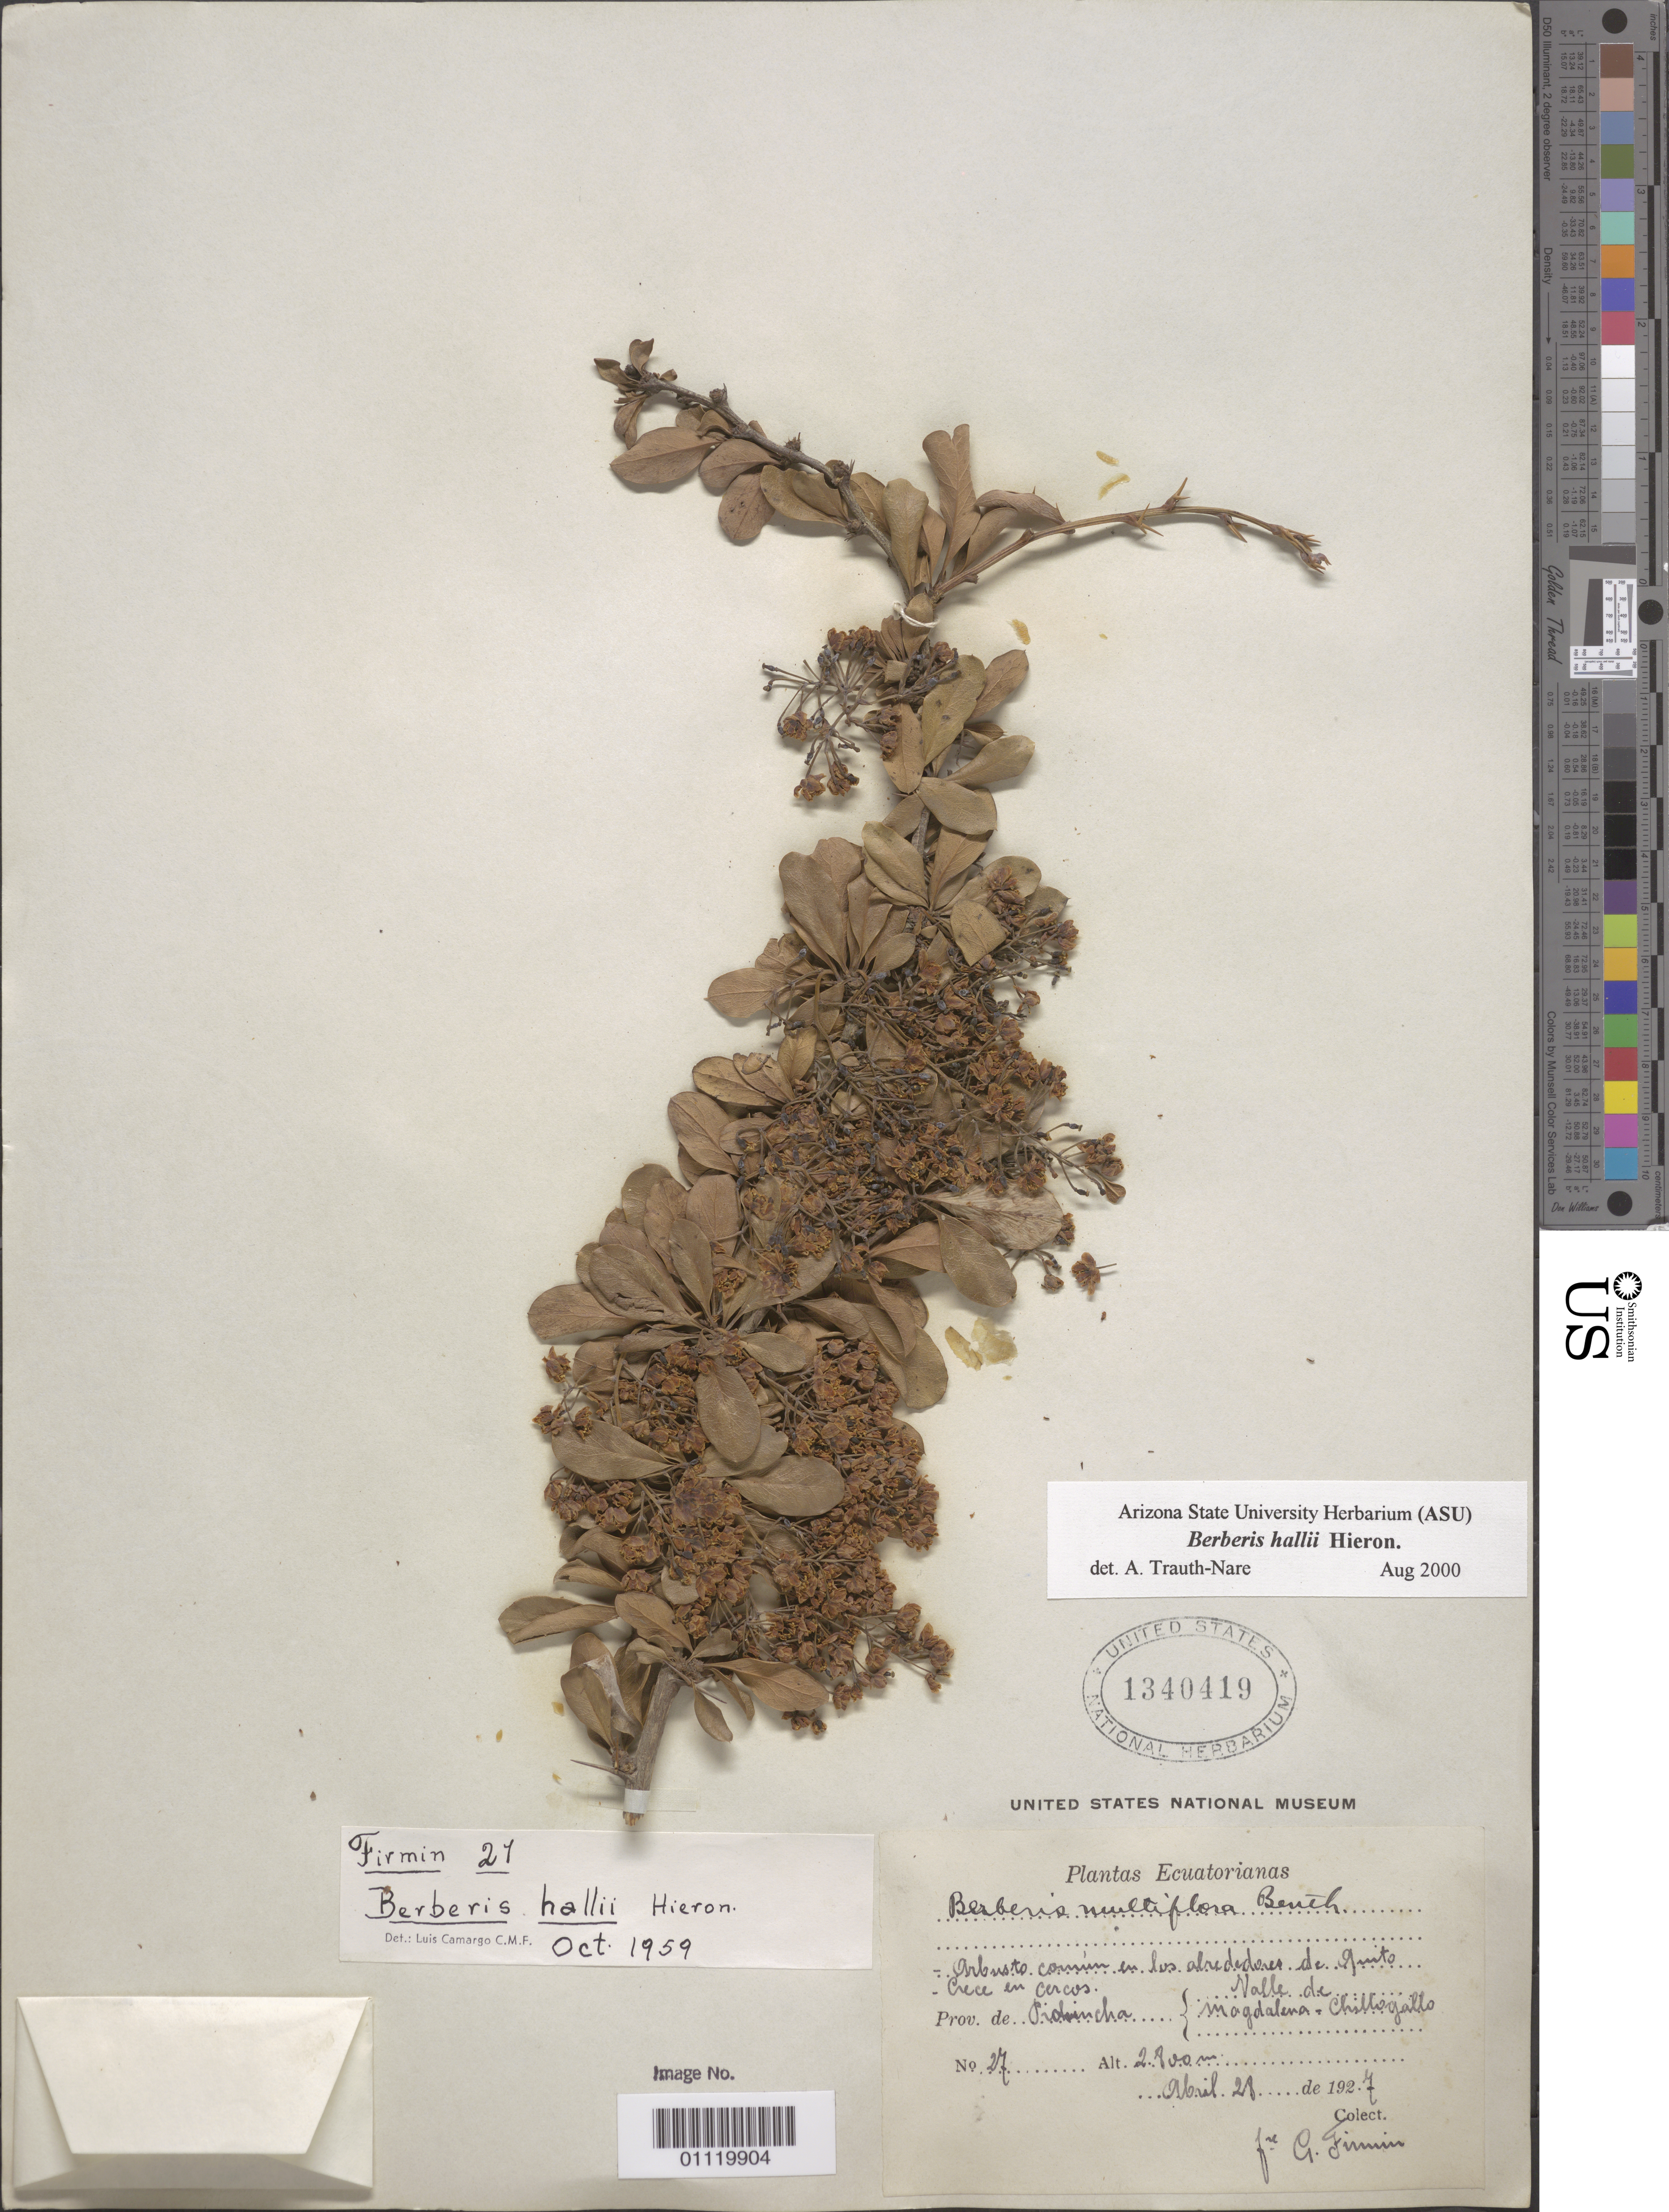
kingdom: Plantae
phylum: Tracheophyta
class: Magnoliopsida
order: Ranunculales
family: Berberidaceae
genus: Berberis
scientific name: Berberis hallii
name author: Hieron.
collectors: G. Firmin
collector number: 27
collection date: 1927-11-28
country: Ecuador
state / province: Pichincha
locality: Valle de Magdalena, Chillogallo.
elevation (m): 2800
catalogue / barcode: US 1340419